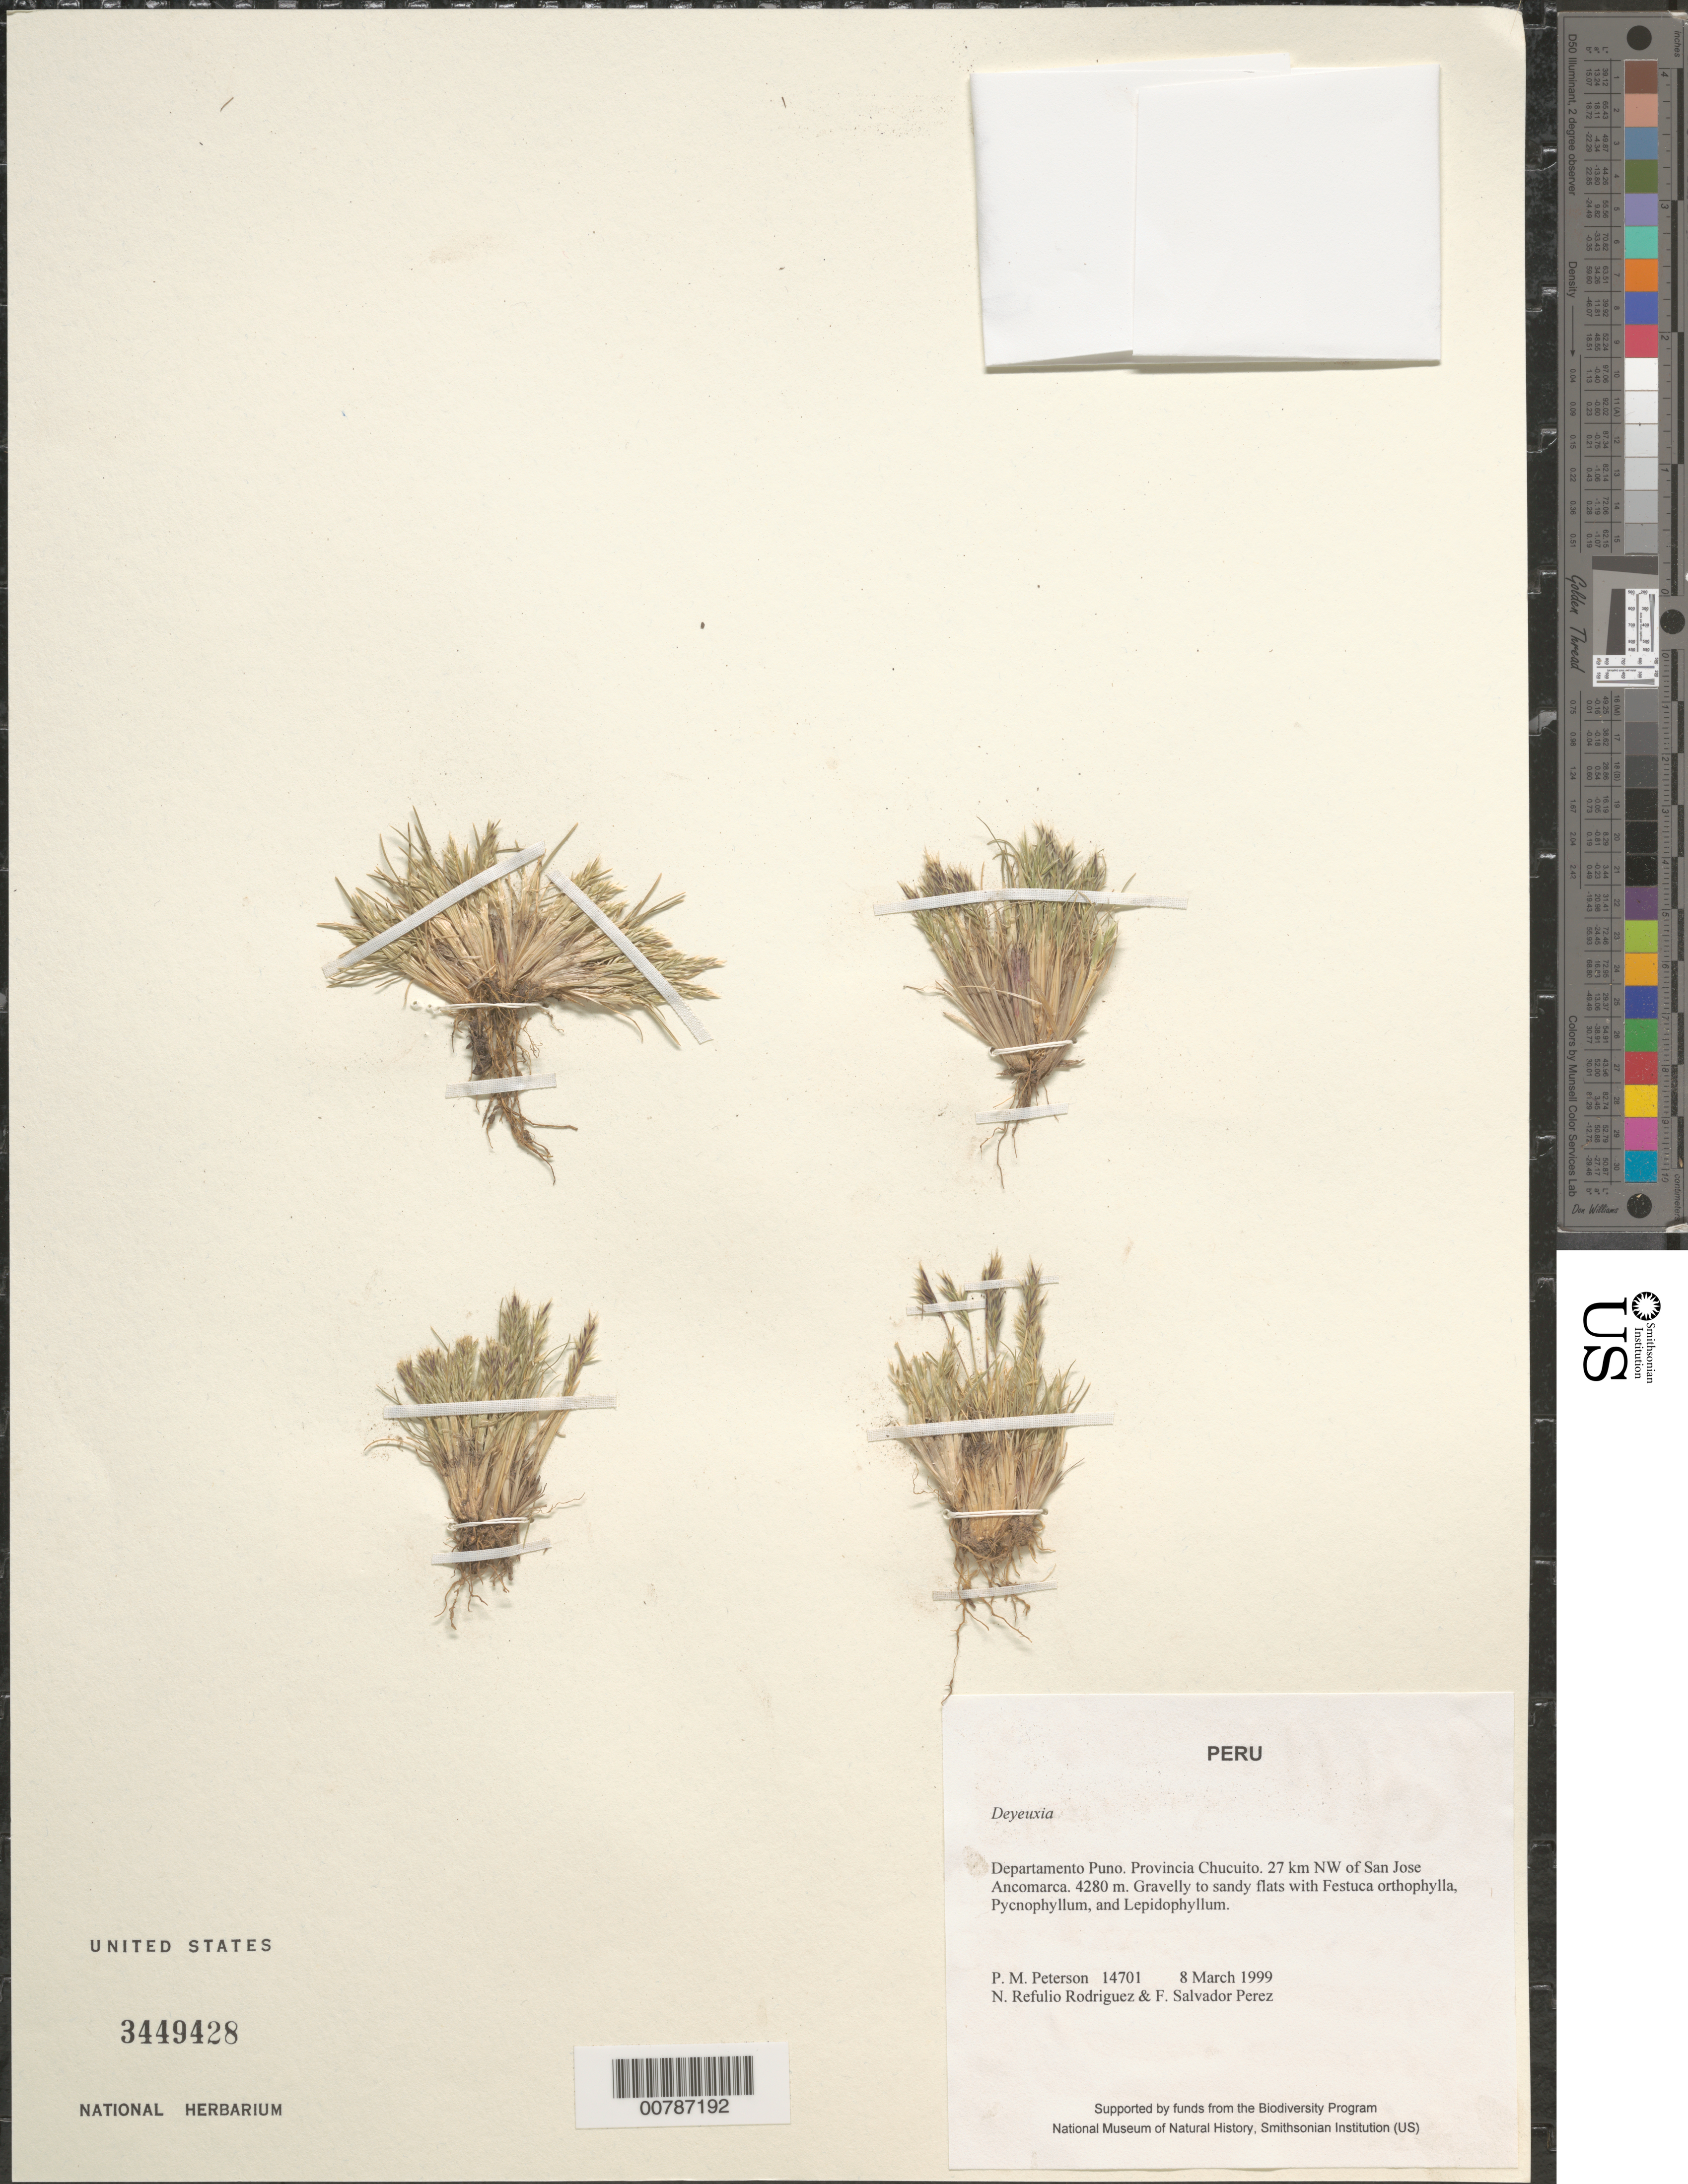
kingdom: Plantae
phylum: Tracheophyta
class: Liliopsida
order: Poales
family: Poaceae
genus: Calamagrostis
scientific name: Calamagrostis sp.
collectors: P. M. Peterson, N. Refulio-Rodríguez & F. Salvador Perez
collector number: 14701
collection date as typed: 08 Mar 1999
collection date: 1999-03-08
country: Peru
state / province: Puno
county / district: Chucuito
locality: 27 km NW of San Jose Ancomarca.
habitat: Gravelly to sandy flats with Festuca orthophylla, Pycnophyllum and Lepidophyllum.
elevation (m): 4280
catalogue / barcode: US 3449428